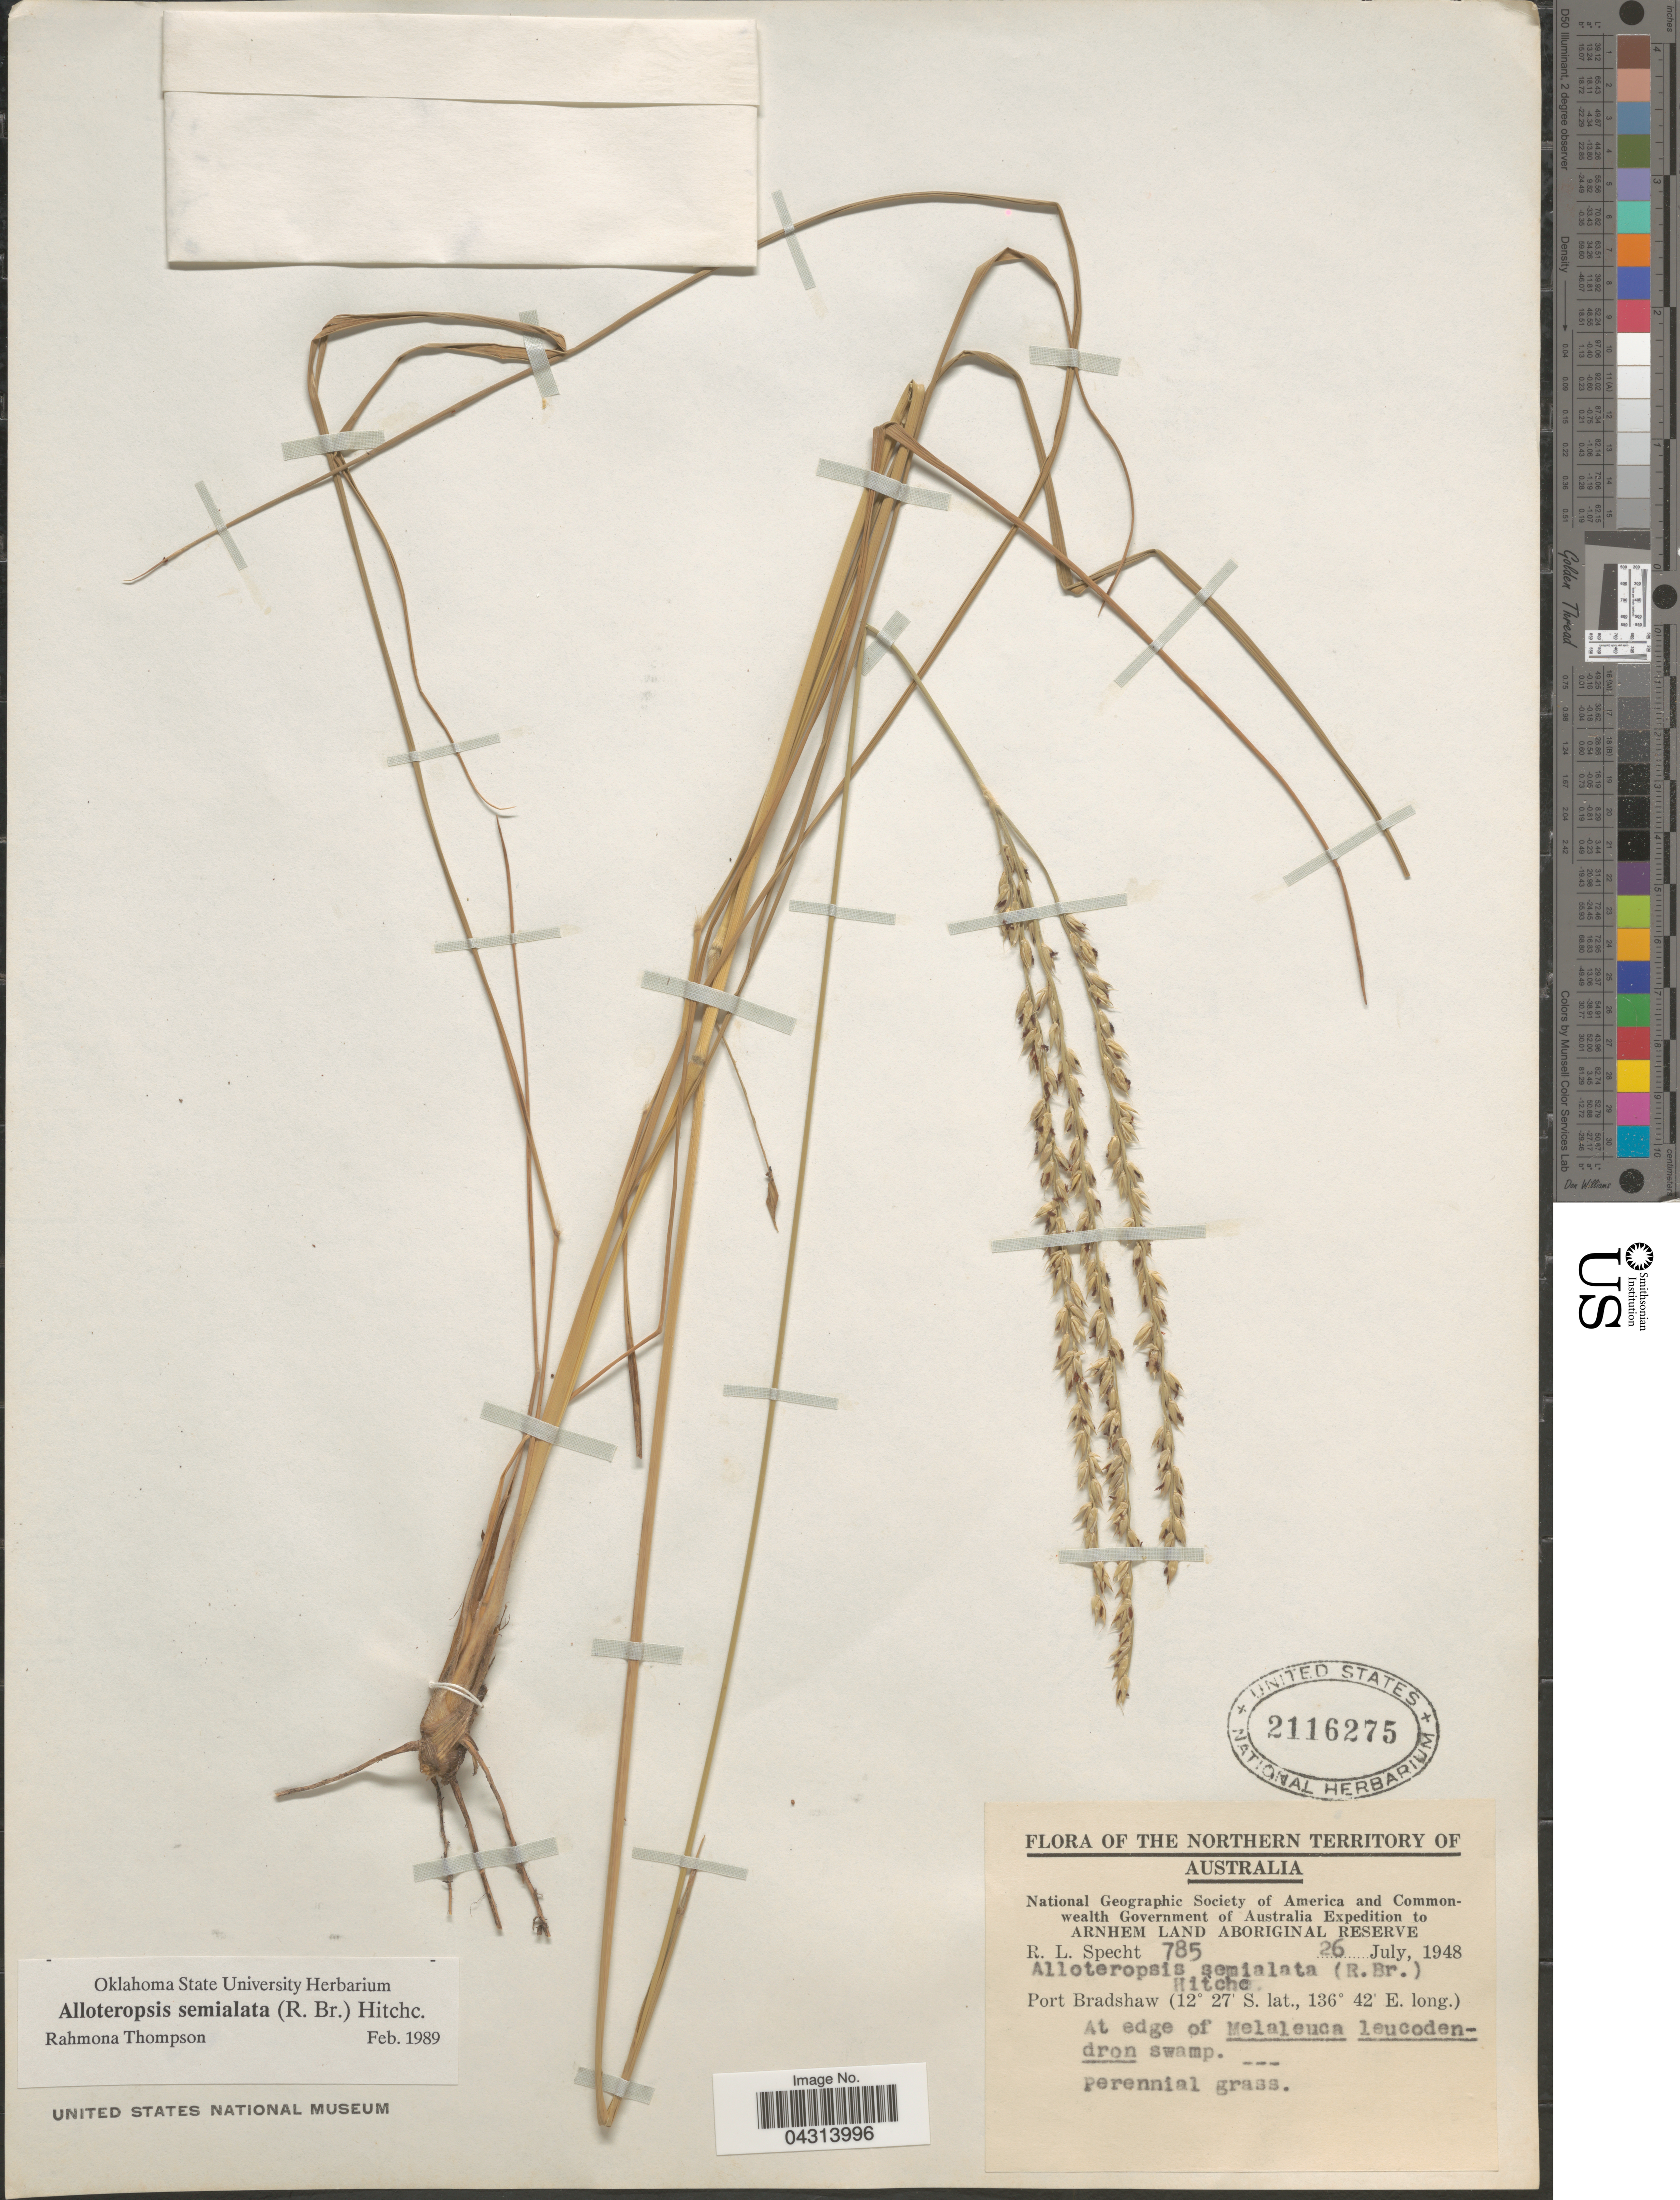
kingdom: Plantae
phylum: Tracheophyta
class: Liliopsida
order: Poales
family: Poaceae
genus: Alloteropsis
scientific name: Alloteropsis semialata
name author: (R. Br.) Hitchc.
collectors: R. L. Specht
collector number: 785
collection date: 1948-07-26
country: Australia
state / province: Northern Territory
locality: National Geographic Society of America and Commonwealth Government of Australia Expedition to Arnhem Land Aboriginal Reserve. Port Bradshaw. At edge of Melaleuca leucodendron swamp.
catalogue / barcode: US 2116275